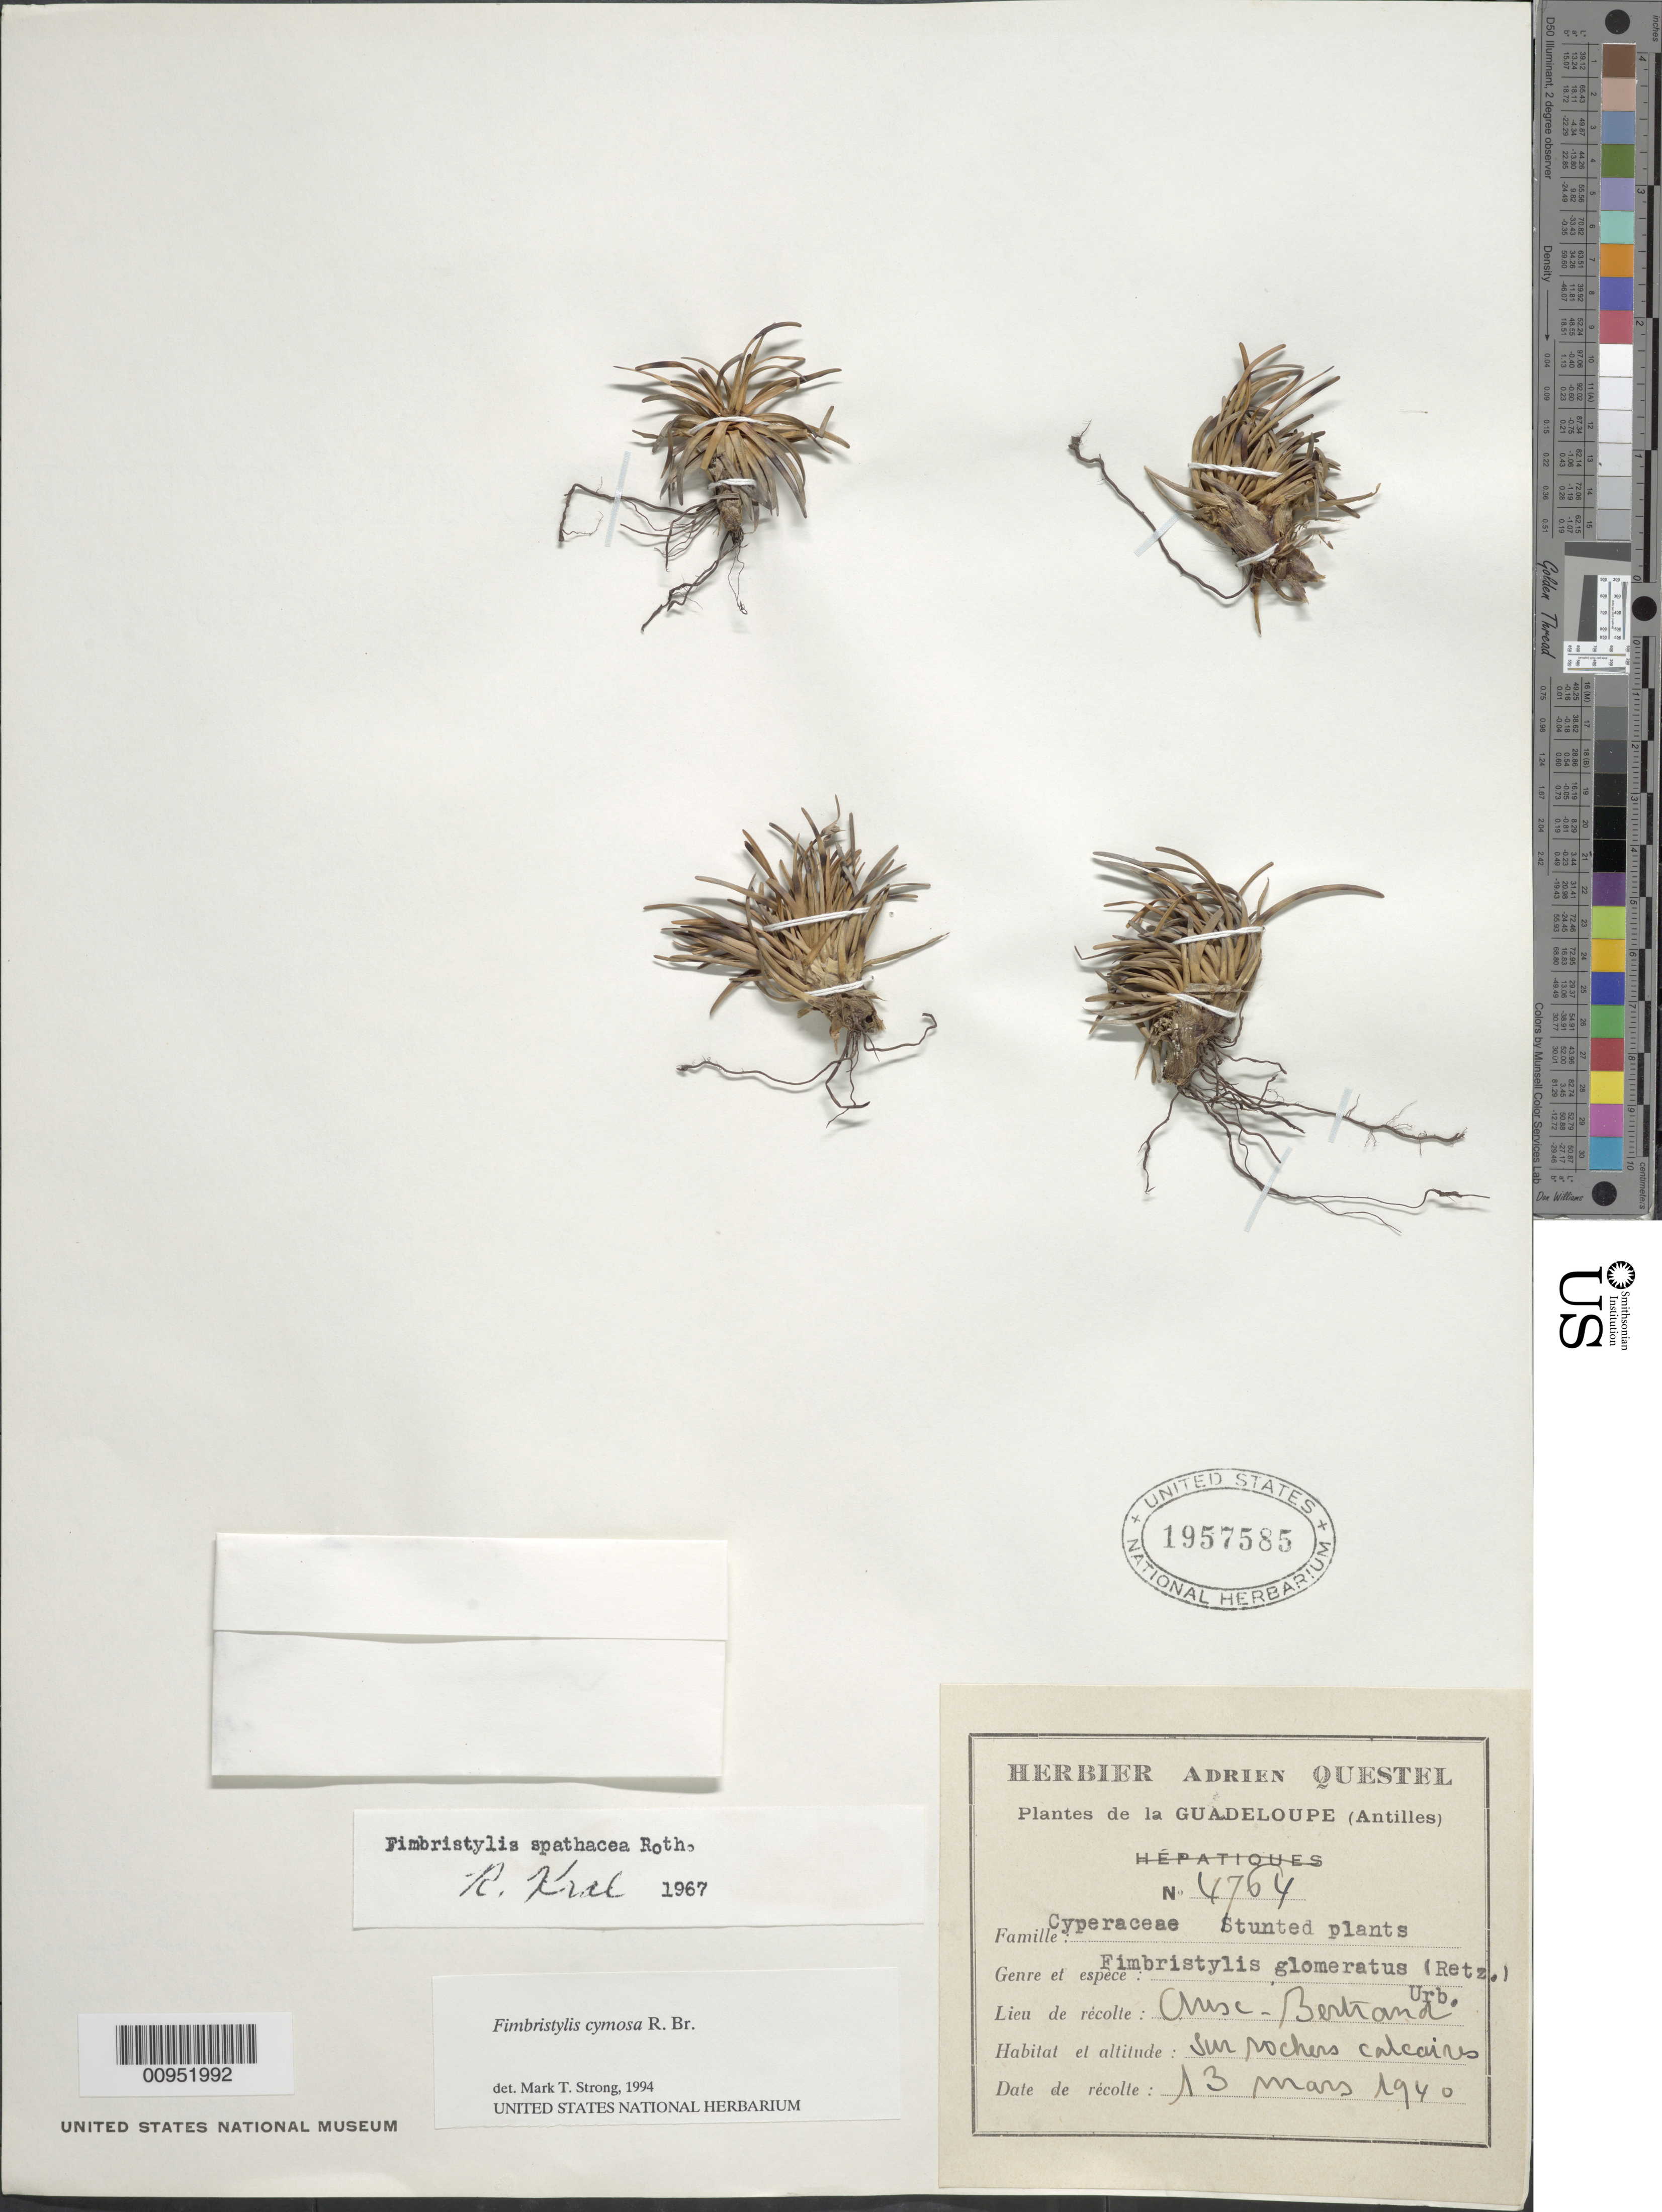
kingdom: Plantae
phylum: Tracheophyta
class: Liliopsida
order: Poales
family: Cyperaceae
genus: Fimbristylis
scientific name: Fimbristylis cymosa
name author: R. Br.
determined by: Strong, M. T., (US), Smithsonian Institution - National Museum of Natural History (UNITED STATES)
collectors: A. Questel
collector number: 4764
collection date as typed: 13 Mar 1940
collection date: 1940-03-13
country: Guadeloupe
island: Grande Terre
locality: Anse Bertrand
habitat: En rochers calcaires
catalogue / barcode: US 1957585